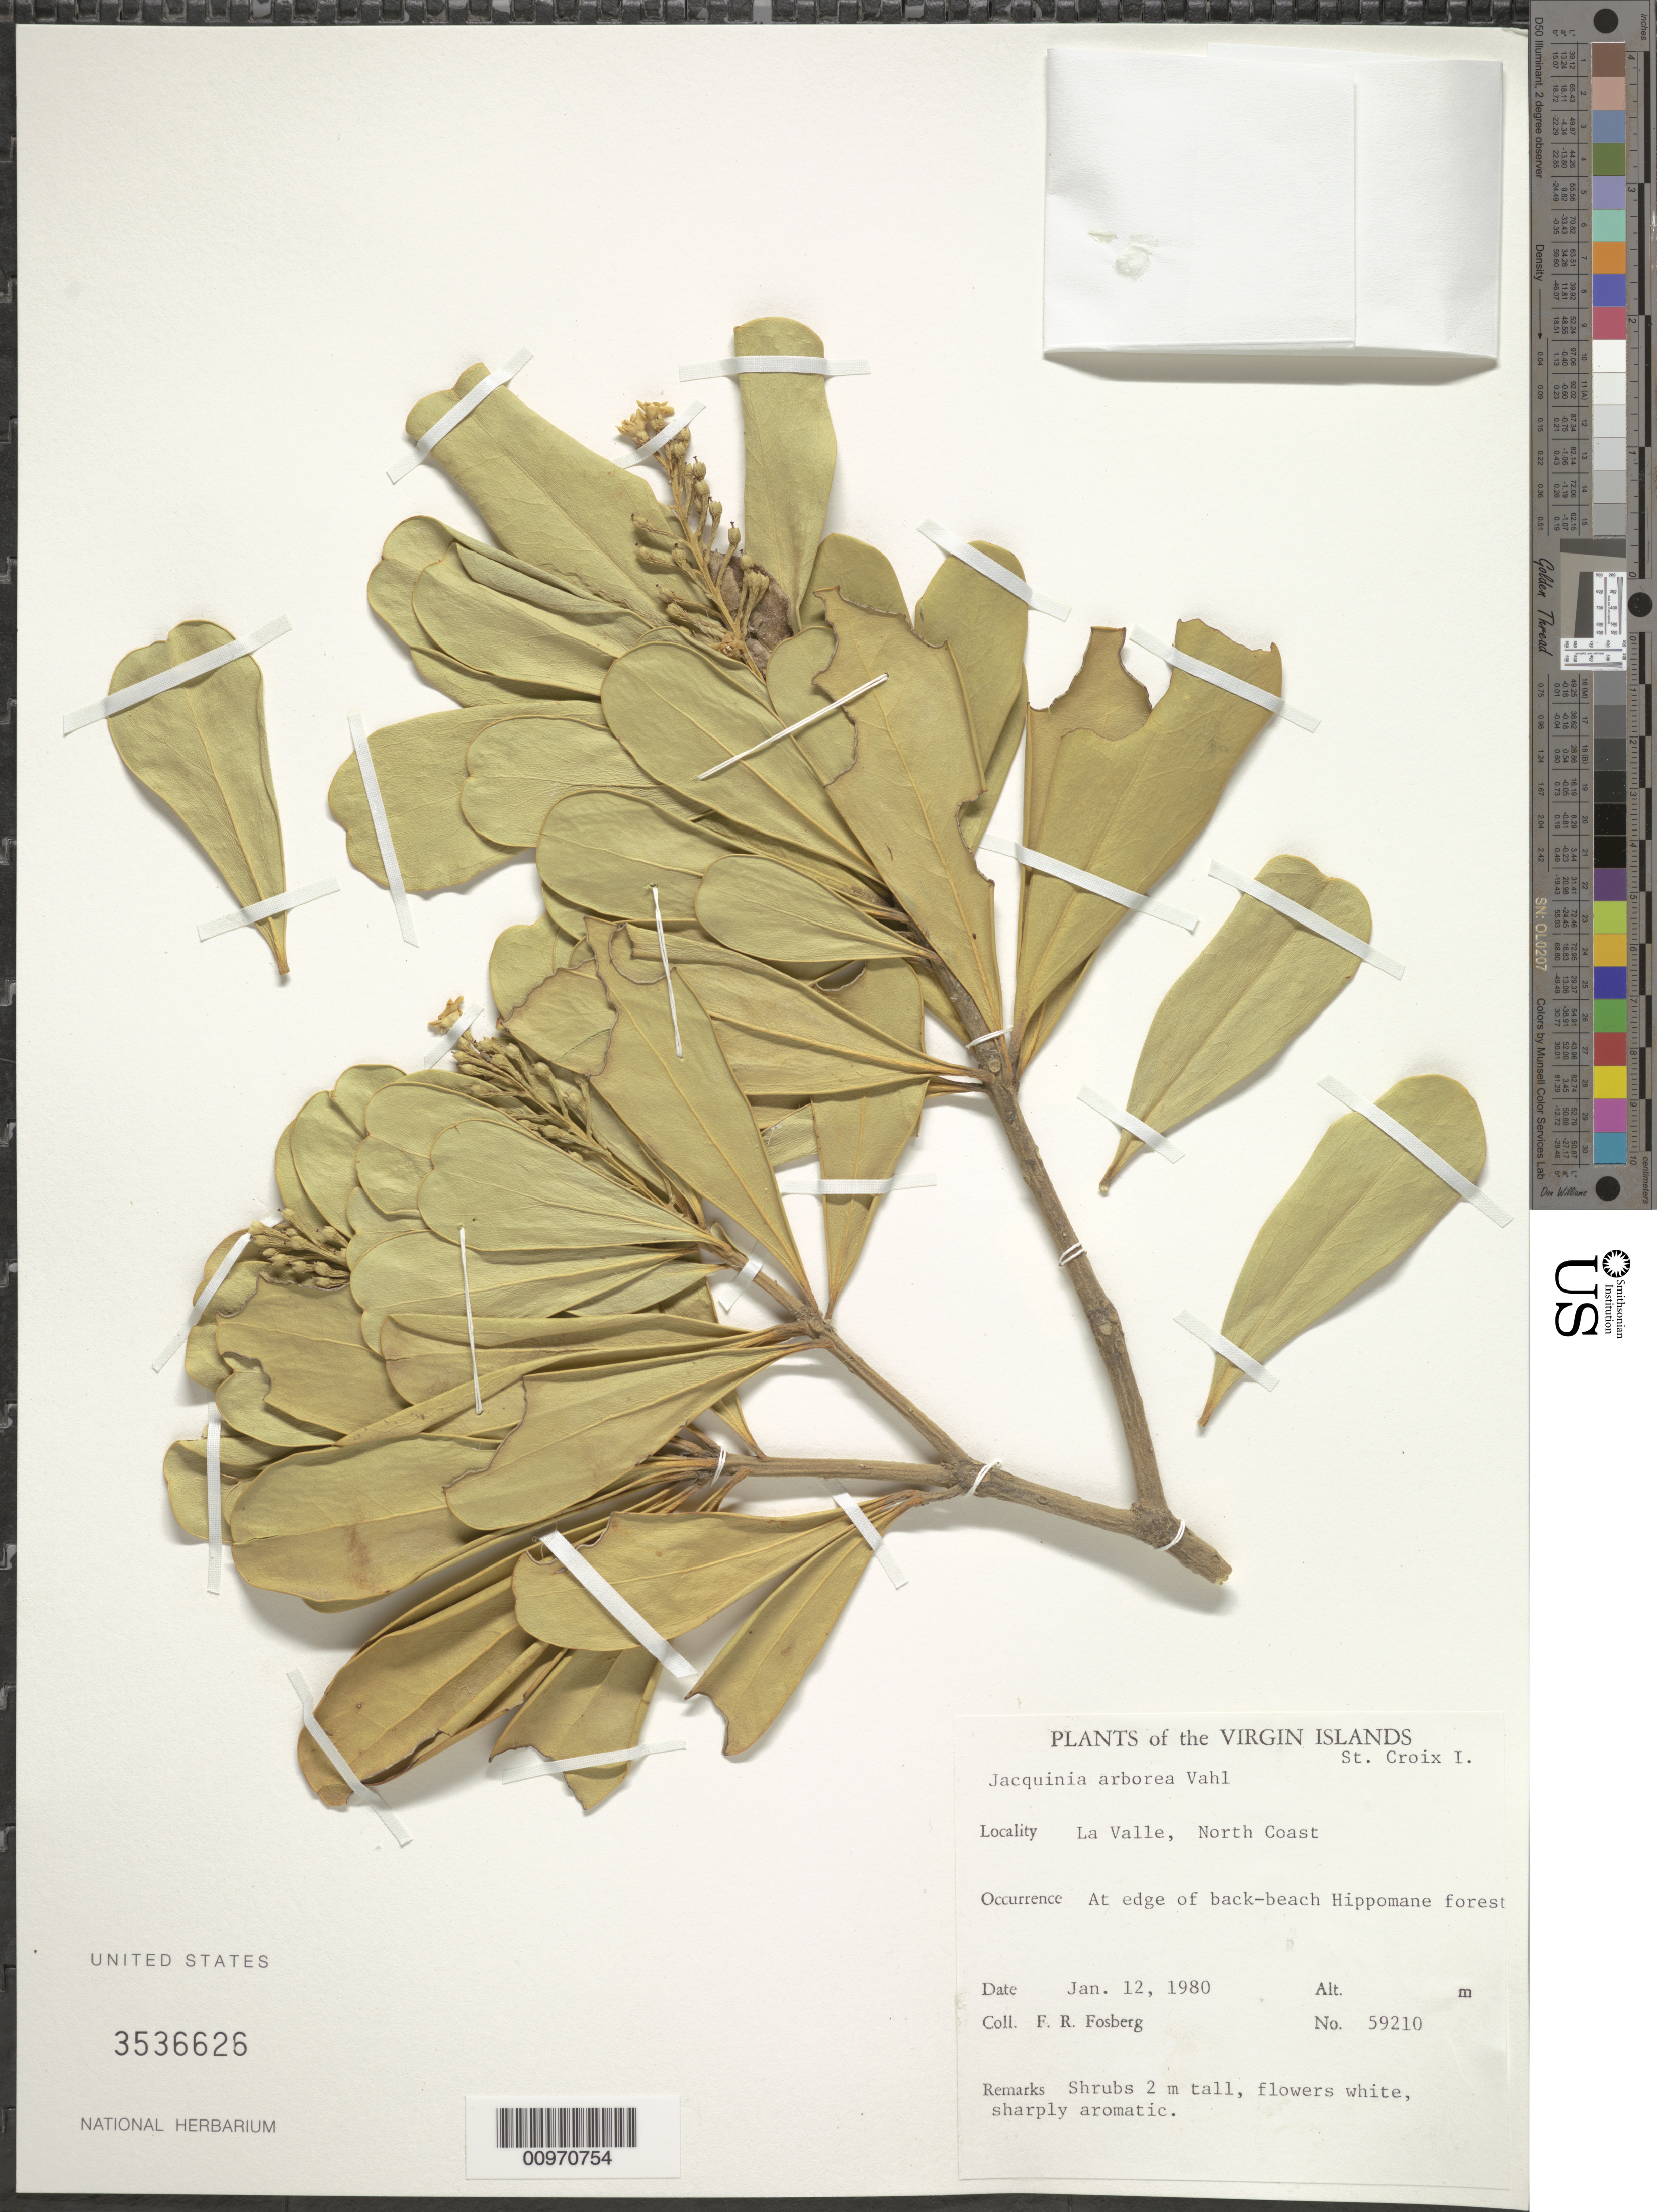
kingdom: Plantae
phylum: Tracheophyta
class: Magnoliopsida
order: Ericales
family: Primulaceae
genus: Jacquinia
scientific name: Jacquinia arborea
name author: Vahl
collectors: F. R. Fosberg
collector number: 59210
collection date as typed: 12 Jan 1980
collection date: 1980-01-12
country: U.S. Virgin Islands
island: St. Croix I.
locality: La Valle, North Coast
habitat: At edge of back-beach Hippomane forest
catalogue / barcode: US 3536626